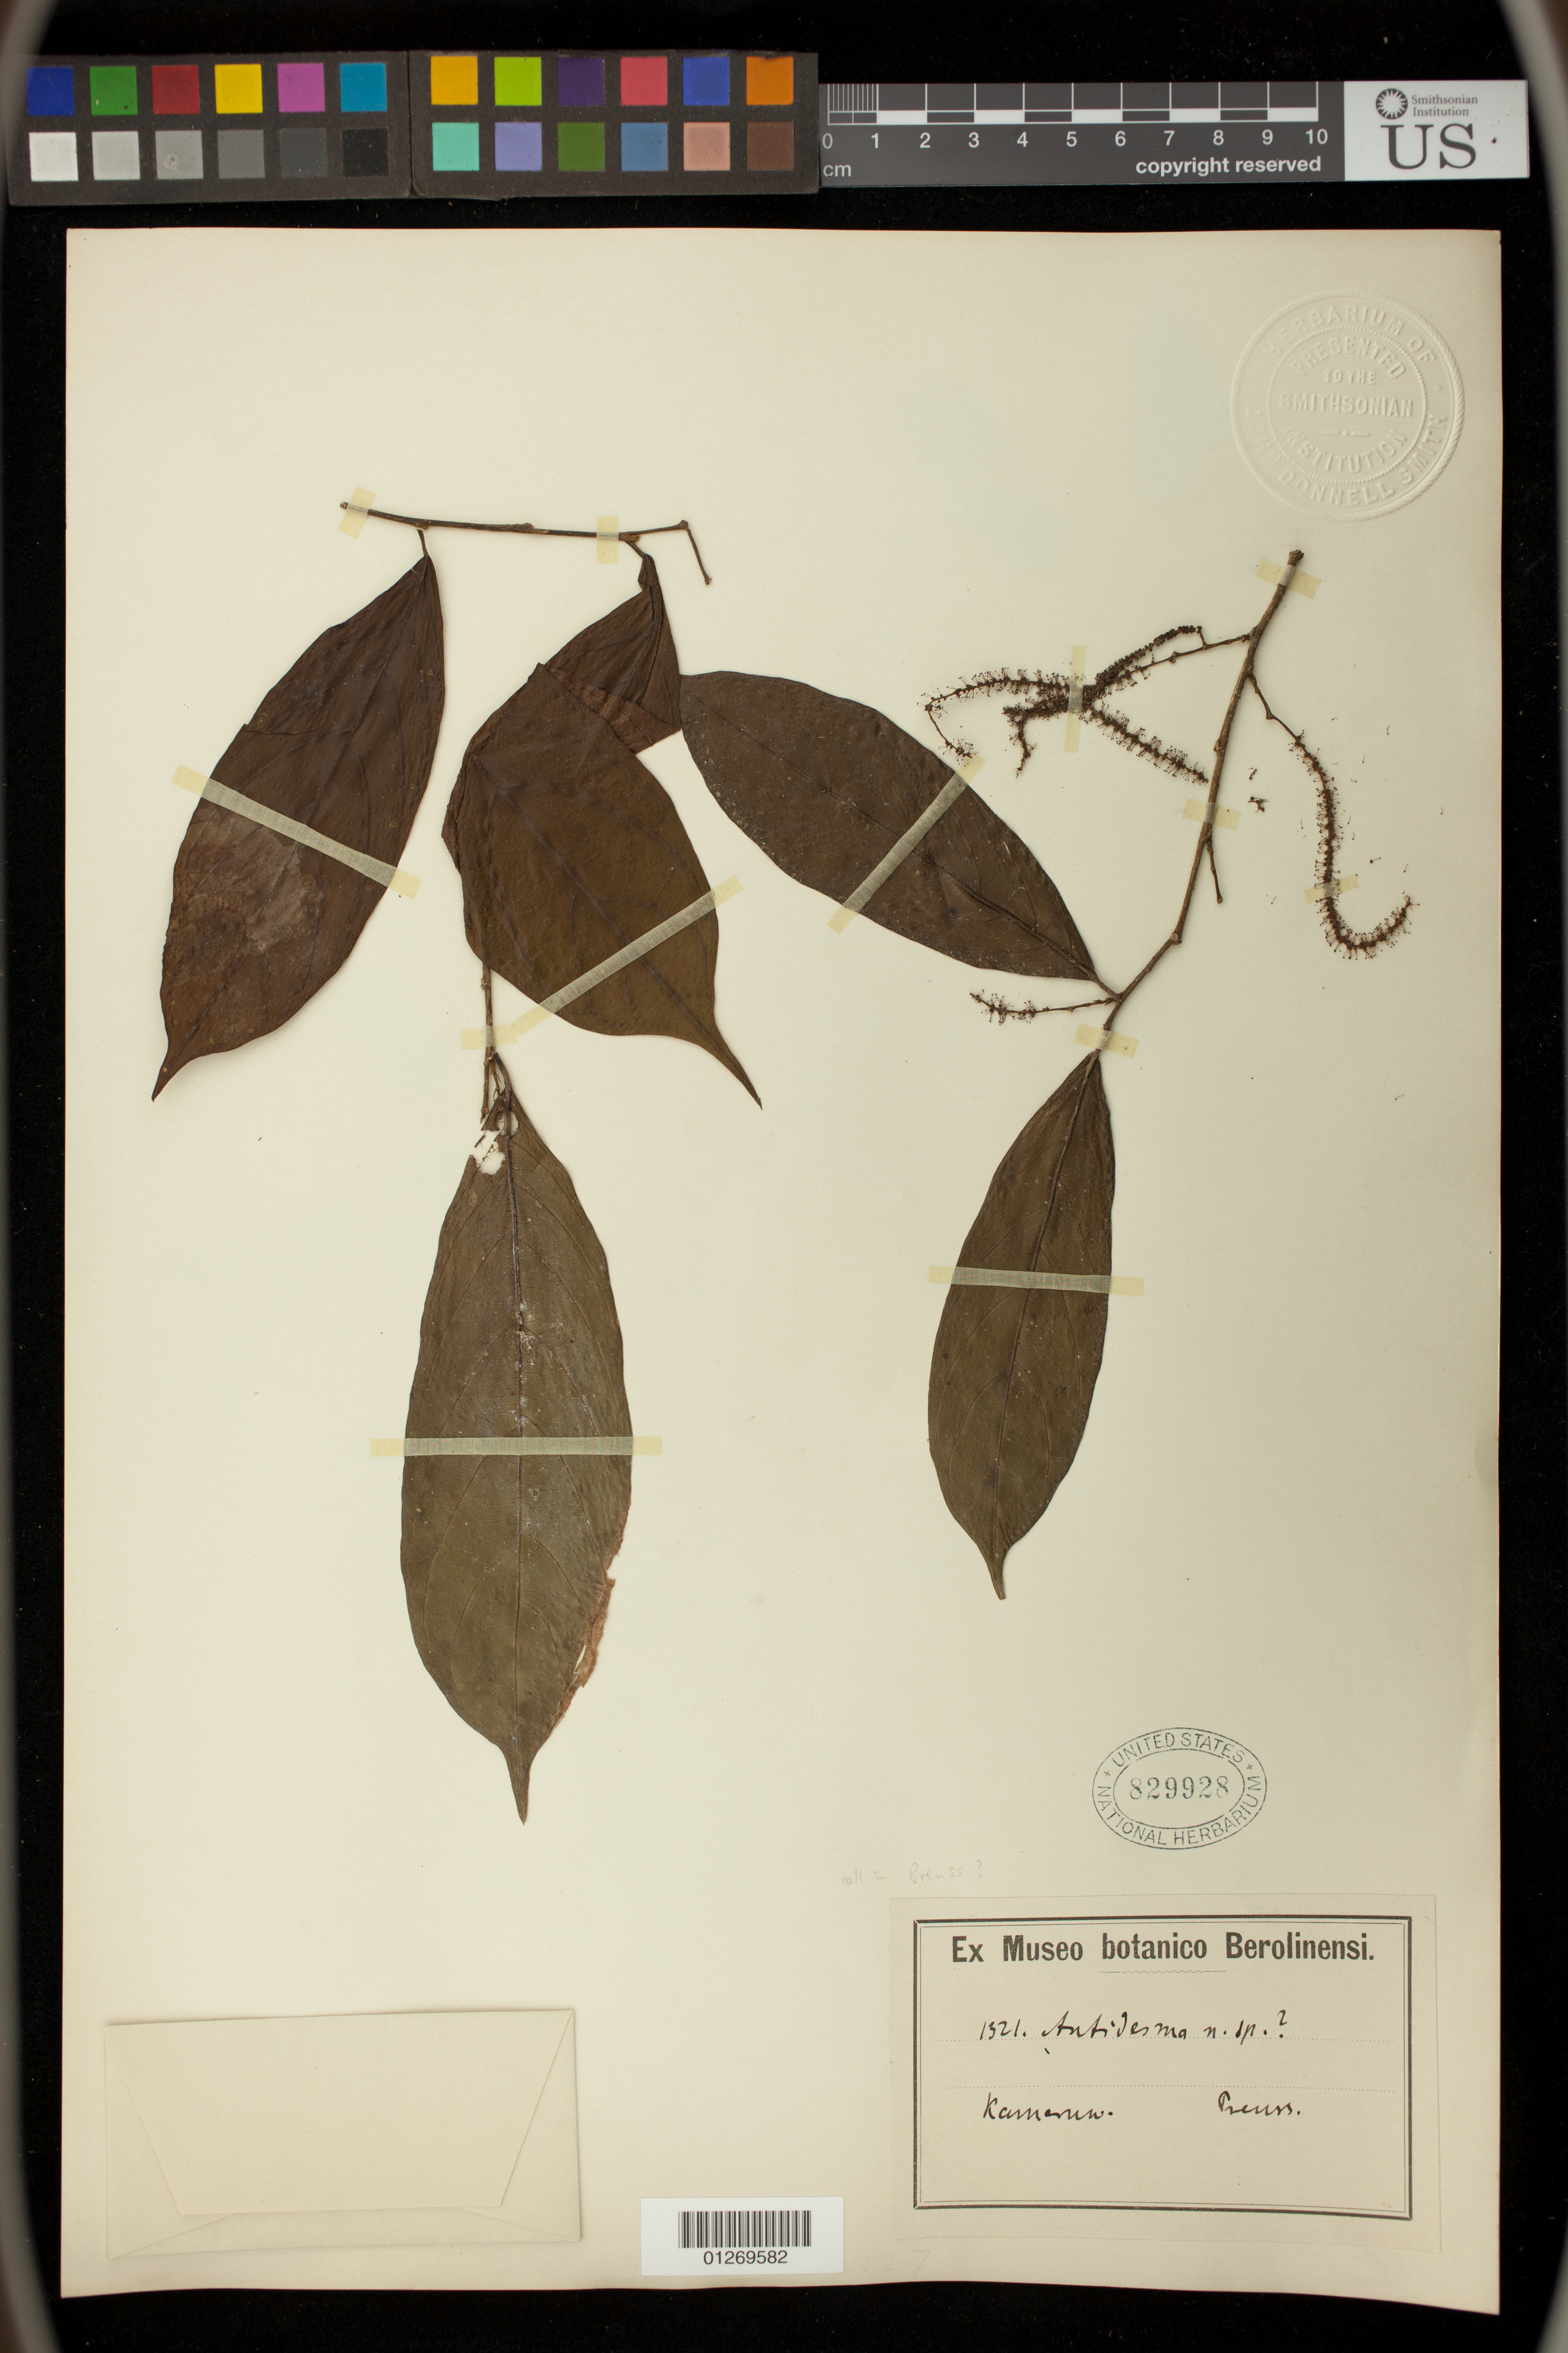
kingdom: Plantae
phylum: Tracheophyta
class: Magnoliopsida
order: Malpighiales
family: Phyllanthaceae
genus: Antidesma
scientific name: Antidesma sp.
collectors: P. Preuss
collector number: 1321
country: Cameroon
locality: Kamerun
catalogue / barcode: US 829928